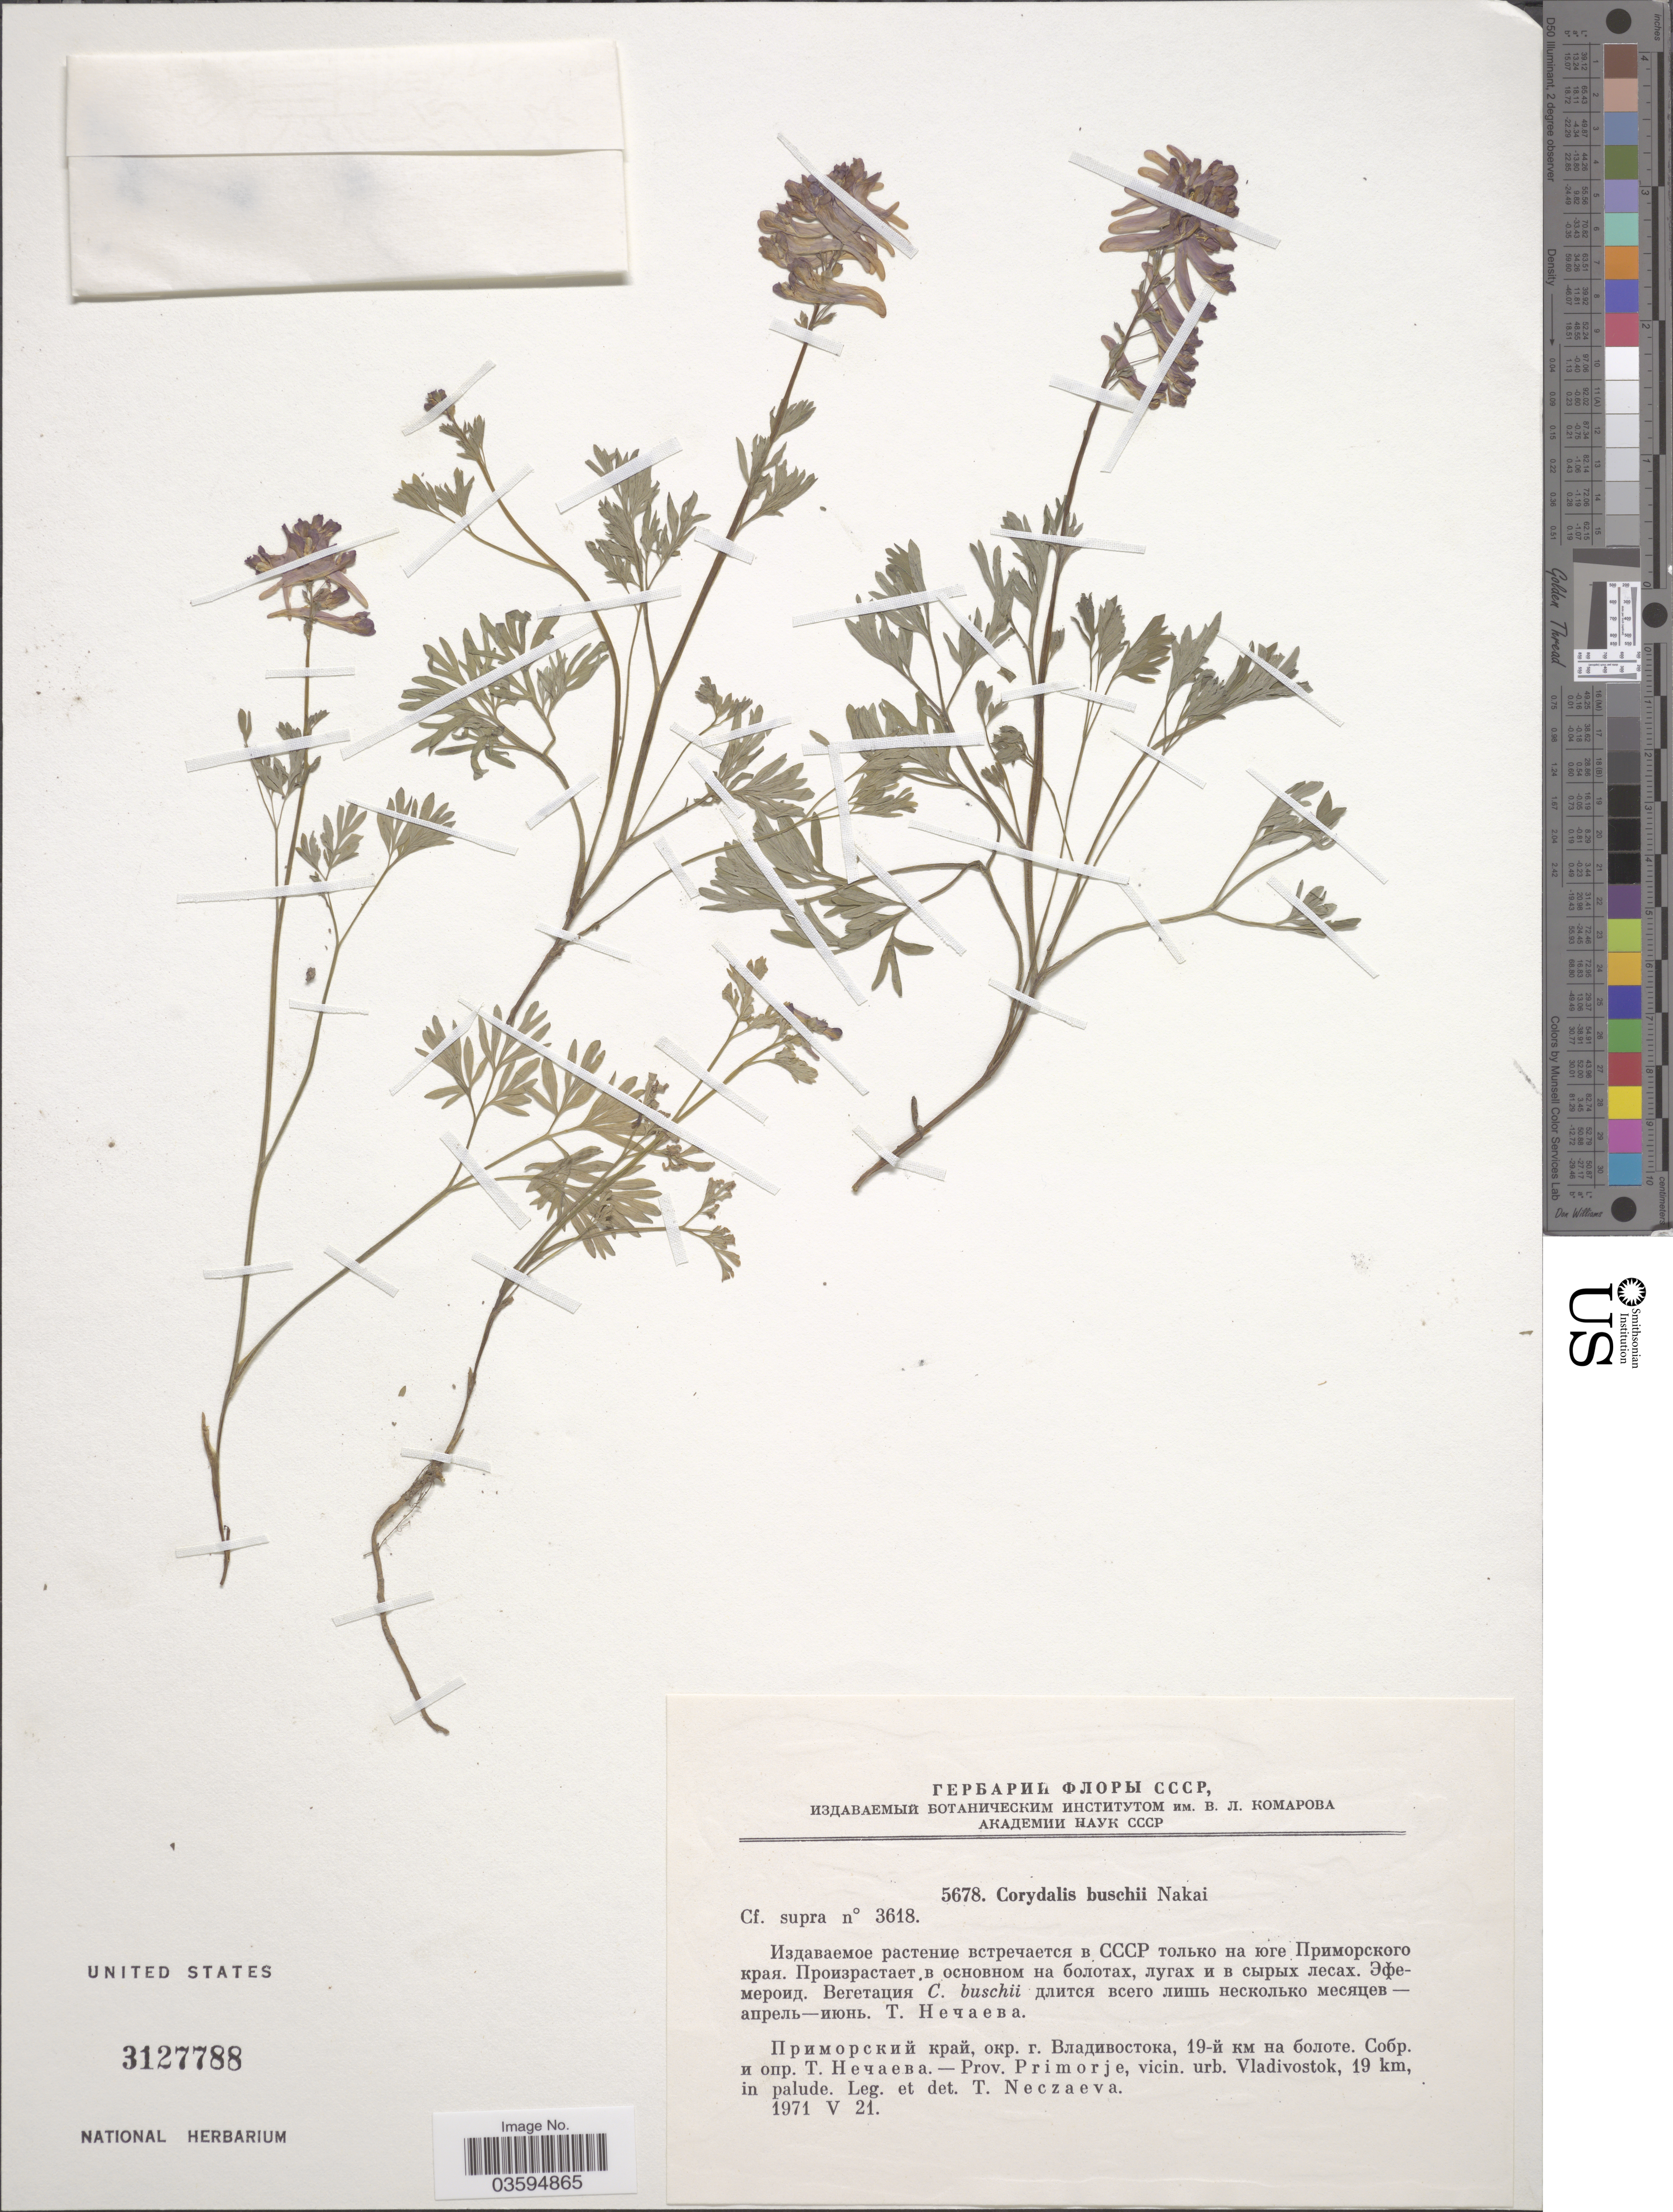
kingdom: Plantae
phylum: Tracheophyta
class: Magnoliopsida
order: Ranunculales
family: Papaveraceae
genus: Corydalis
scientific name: Corydalis buschii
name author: Nakai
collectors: T. Neczaeva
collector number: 5678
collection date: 1971-05-21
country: Russian Federation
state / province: Primorsky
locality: Prov. Primorje, vicin. urb. Vladivostok, 19 km, in palude.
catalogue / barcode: US 3127788